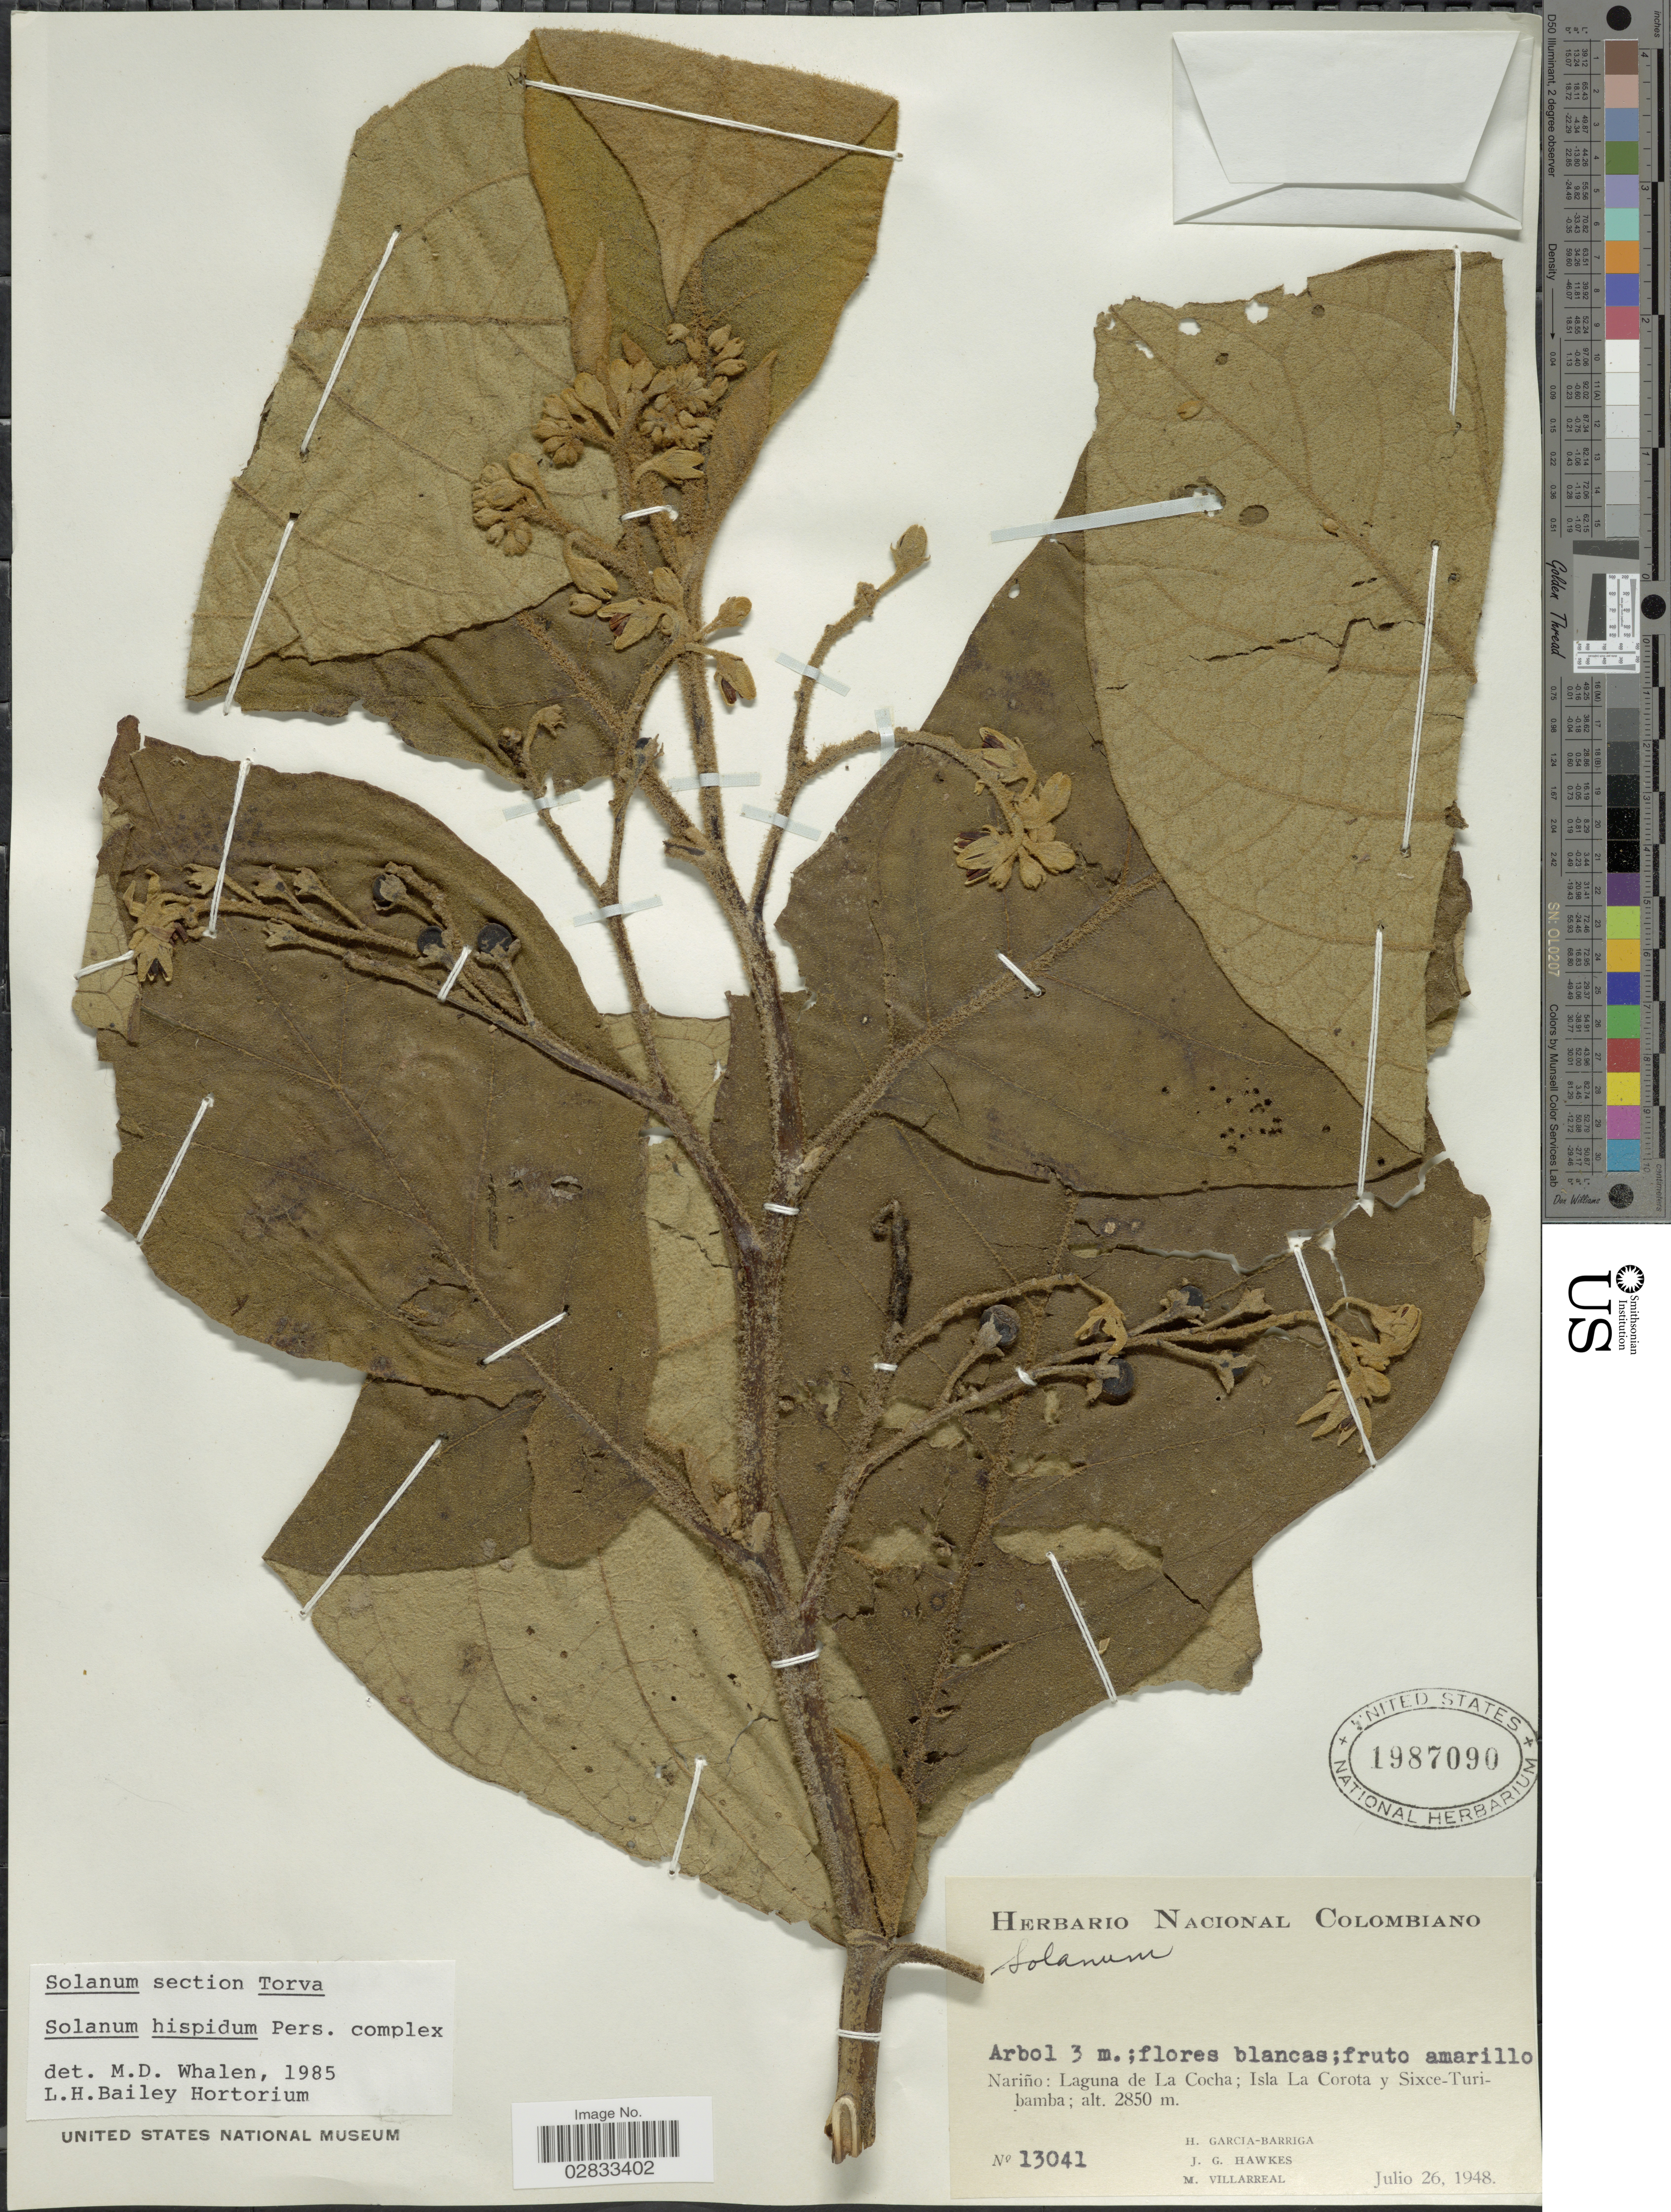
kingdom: Plantae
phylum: Tracheophyta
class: Magnoliopsida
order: Solanales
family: Solanaceae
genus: Solanum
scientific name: Solanum hispidum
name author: Pers.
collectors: H. García Barriga, J. Hawkes & M. Villarreal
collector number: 13041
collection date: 1948-07-26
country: Colombia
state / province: Nariño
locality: Laguna de La Cocha; Isla La Corota y Sixce-Turibamba.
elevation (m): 2850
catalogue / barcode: US 1987090